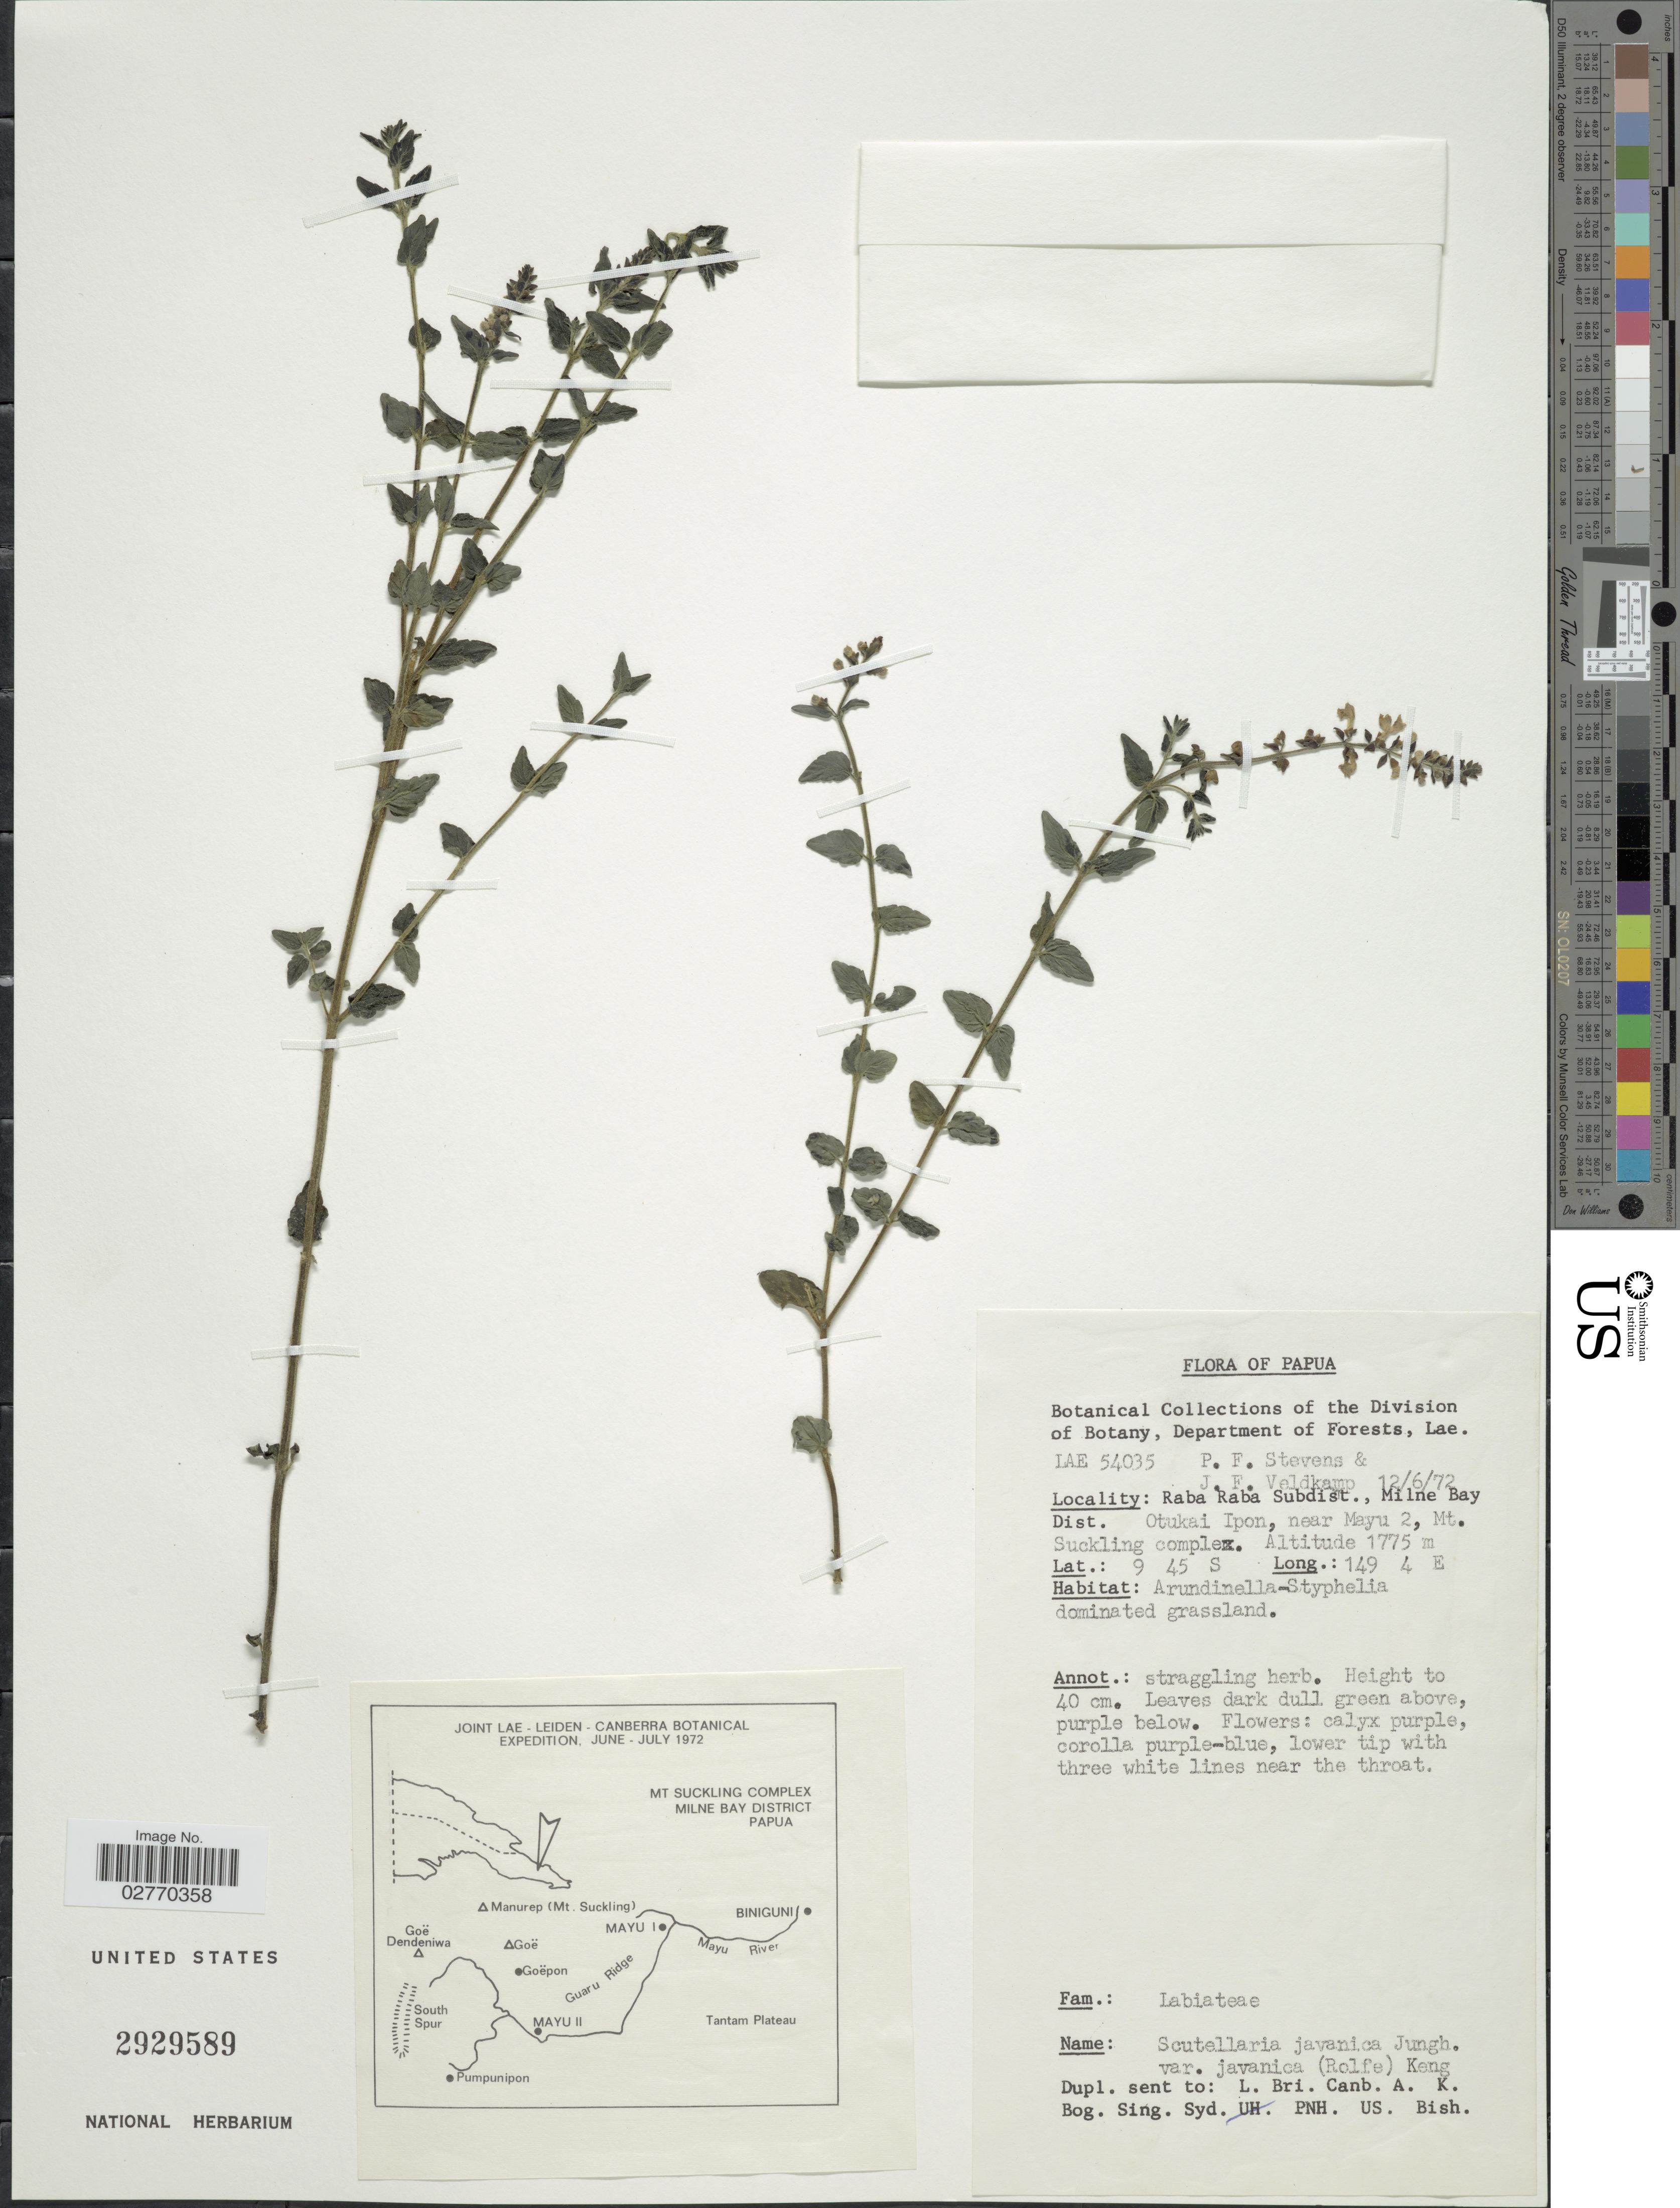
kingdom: Plantae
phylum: Tracheophyta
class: Magnoliopsida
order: Lamiales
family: Lamiaceae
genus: Scutellaria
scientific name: Scutellaria javanica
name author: Jungh.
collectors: P. F. Stevens & J. F. Veldkamp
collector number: LAE 54035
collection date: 1972-06-12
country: Papua New Guinea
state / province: Milne Bay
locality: Papua. Raba Raba Subdist., Milne Bay Dist. Otukai Ipon, near Mayu 2, Mt. Suckling complex.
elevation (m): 1775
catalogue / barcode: US 2929589